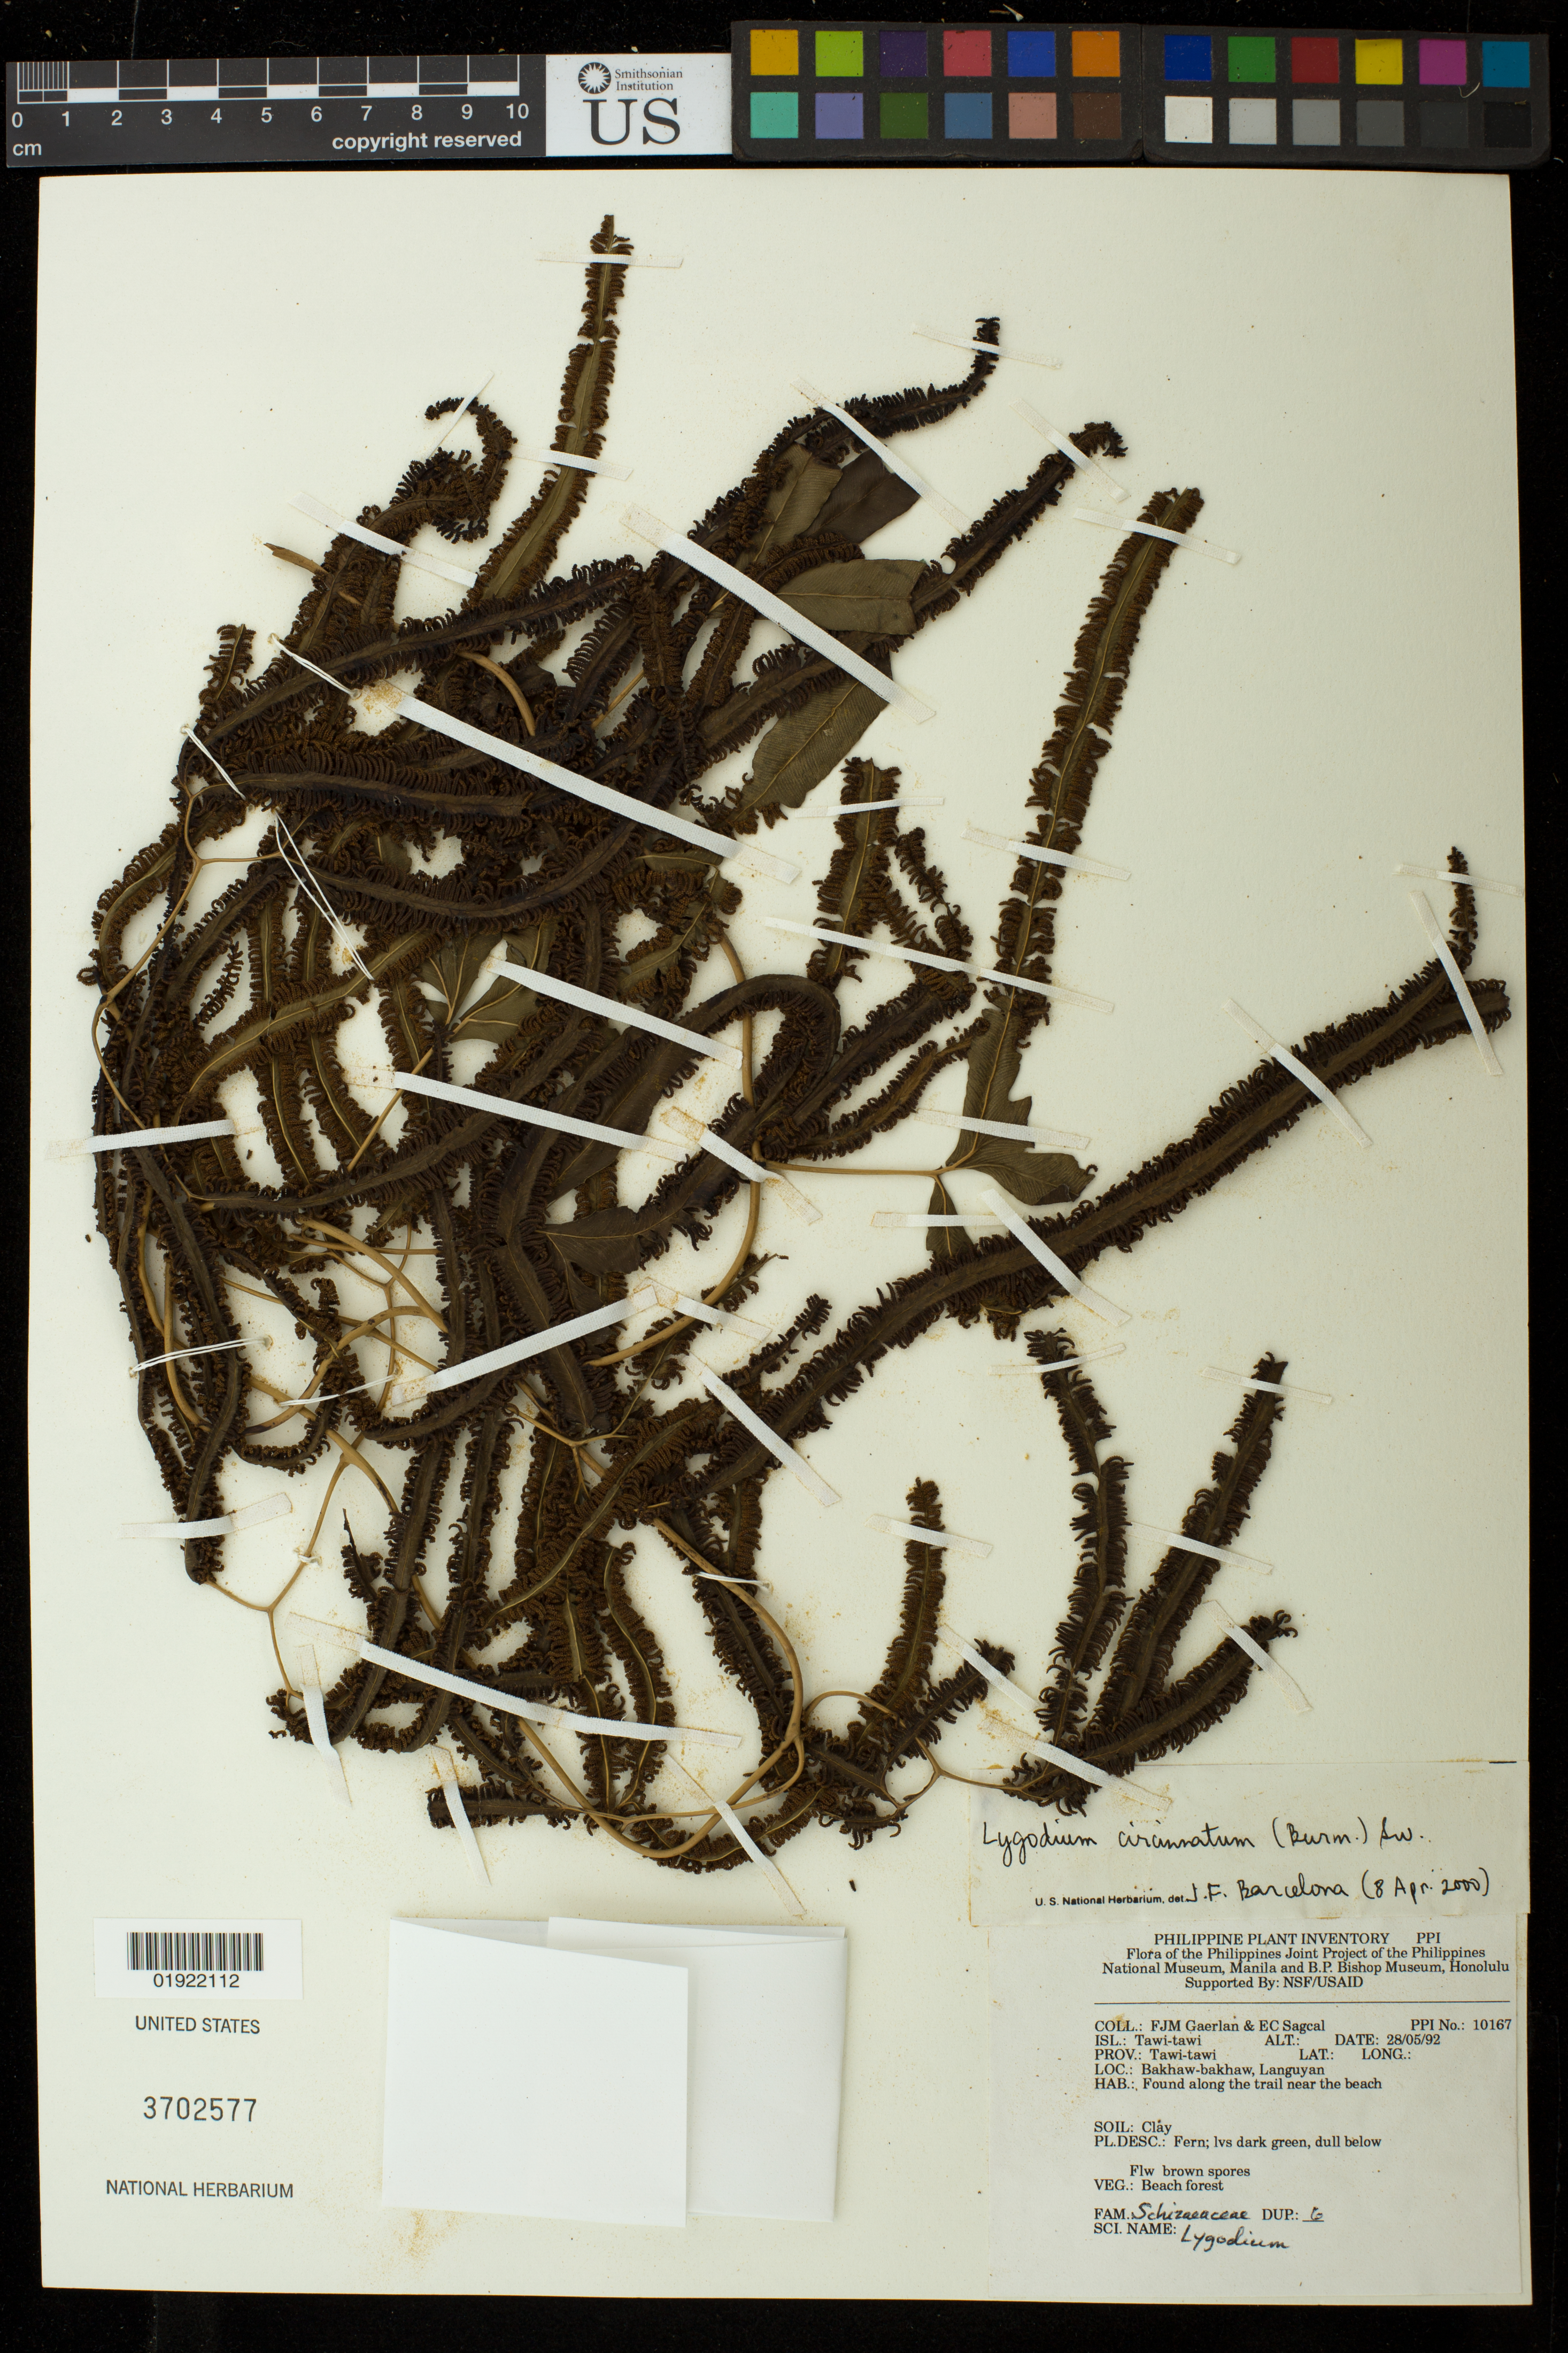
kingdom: Plantae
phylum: Tracheophyta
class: Polypodiopsida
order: Schizaeales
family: Lygodiaceae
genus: Lygodium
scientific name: Lygodium circinnatum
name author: (Burm.) Sw.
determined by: Barcelona, J. F.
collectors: F. Gaerlan & E. Sagcal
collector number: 10167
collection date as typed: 28/05/92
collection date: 1992-05-28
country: Philippines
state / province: Muslim Mindanao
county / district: Tawi Tawi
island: Tawi Tawi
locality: Bakhaw-bakhaw, Languyan, found along the trail near the beach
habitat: soil: clay, beach forest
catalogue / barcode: US 3702577